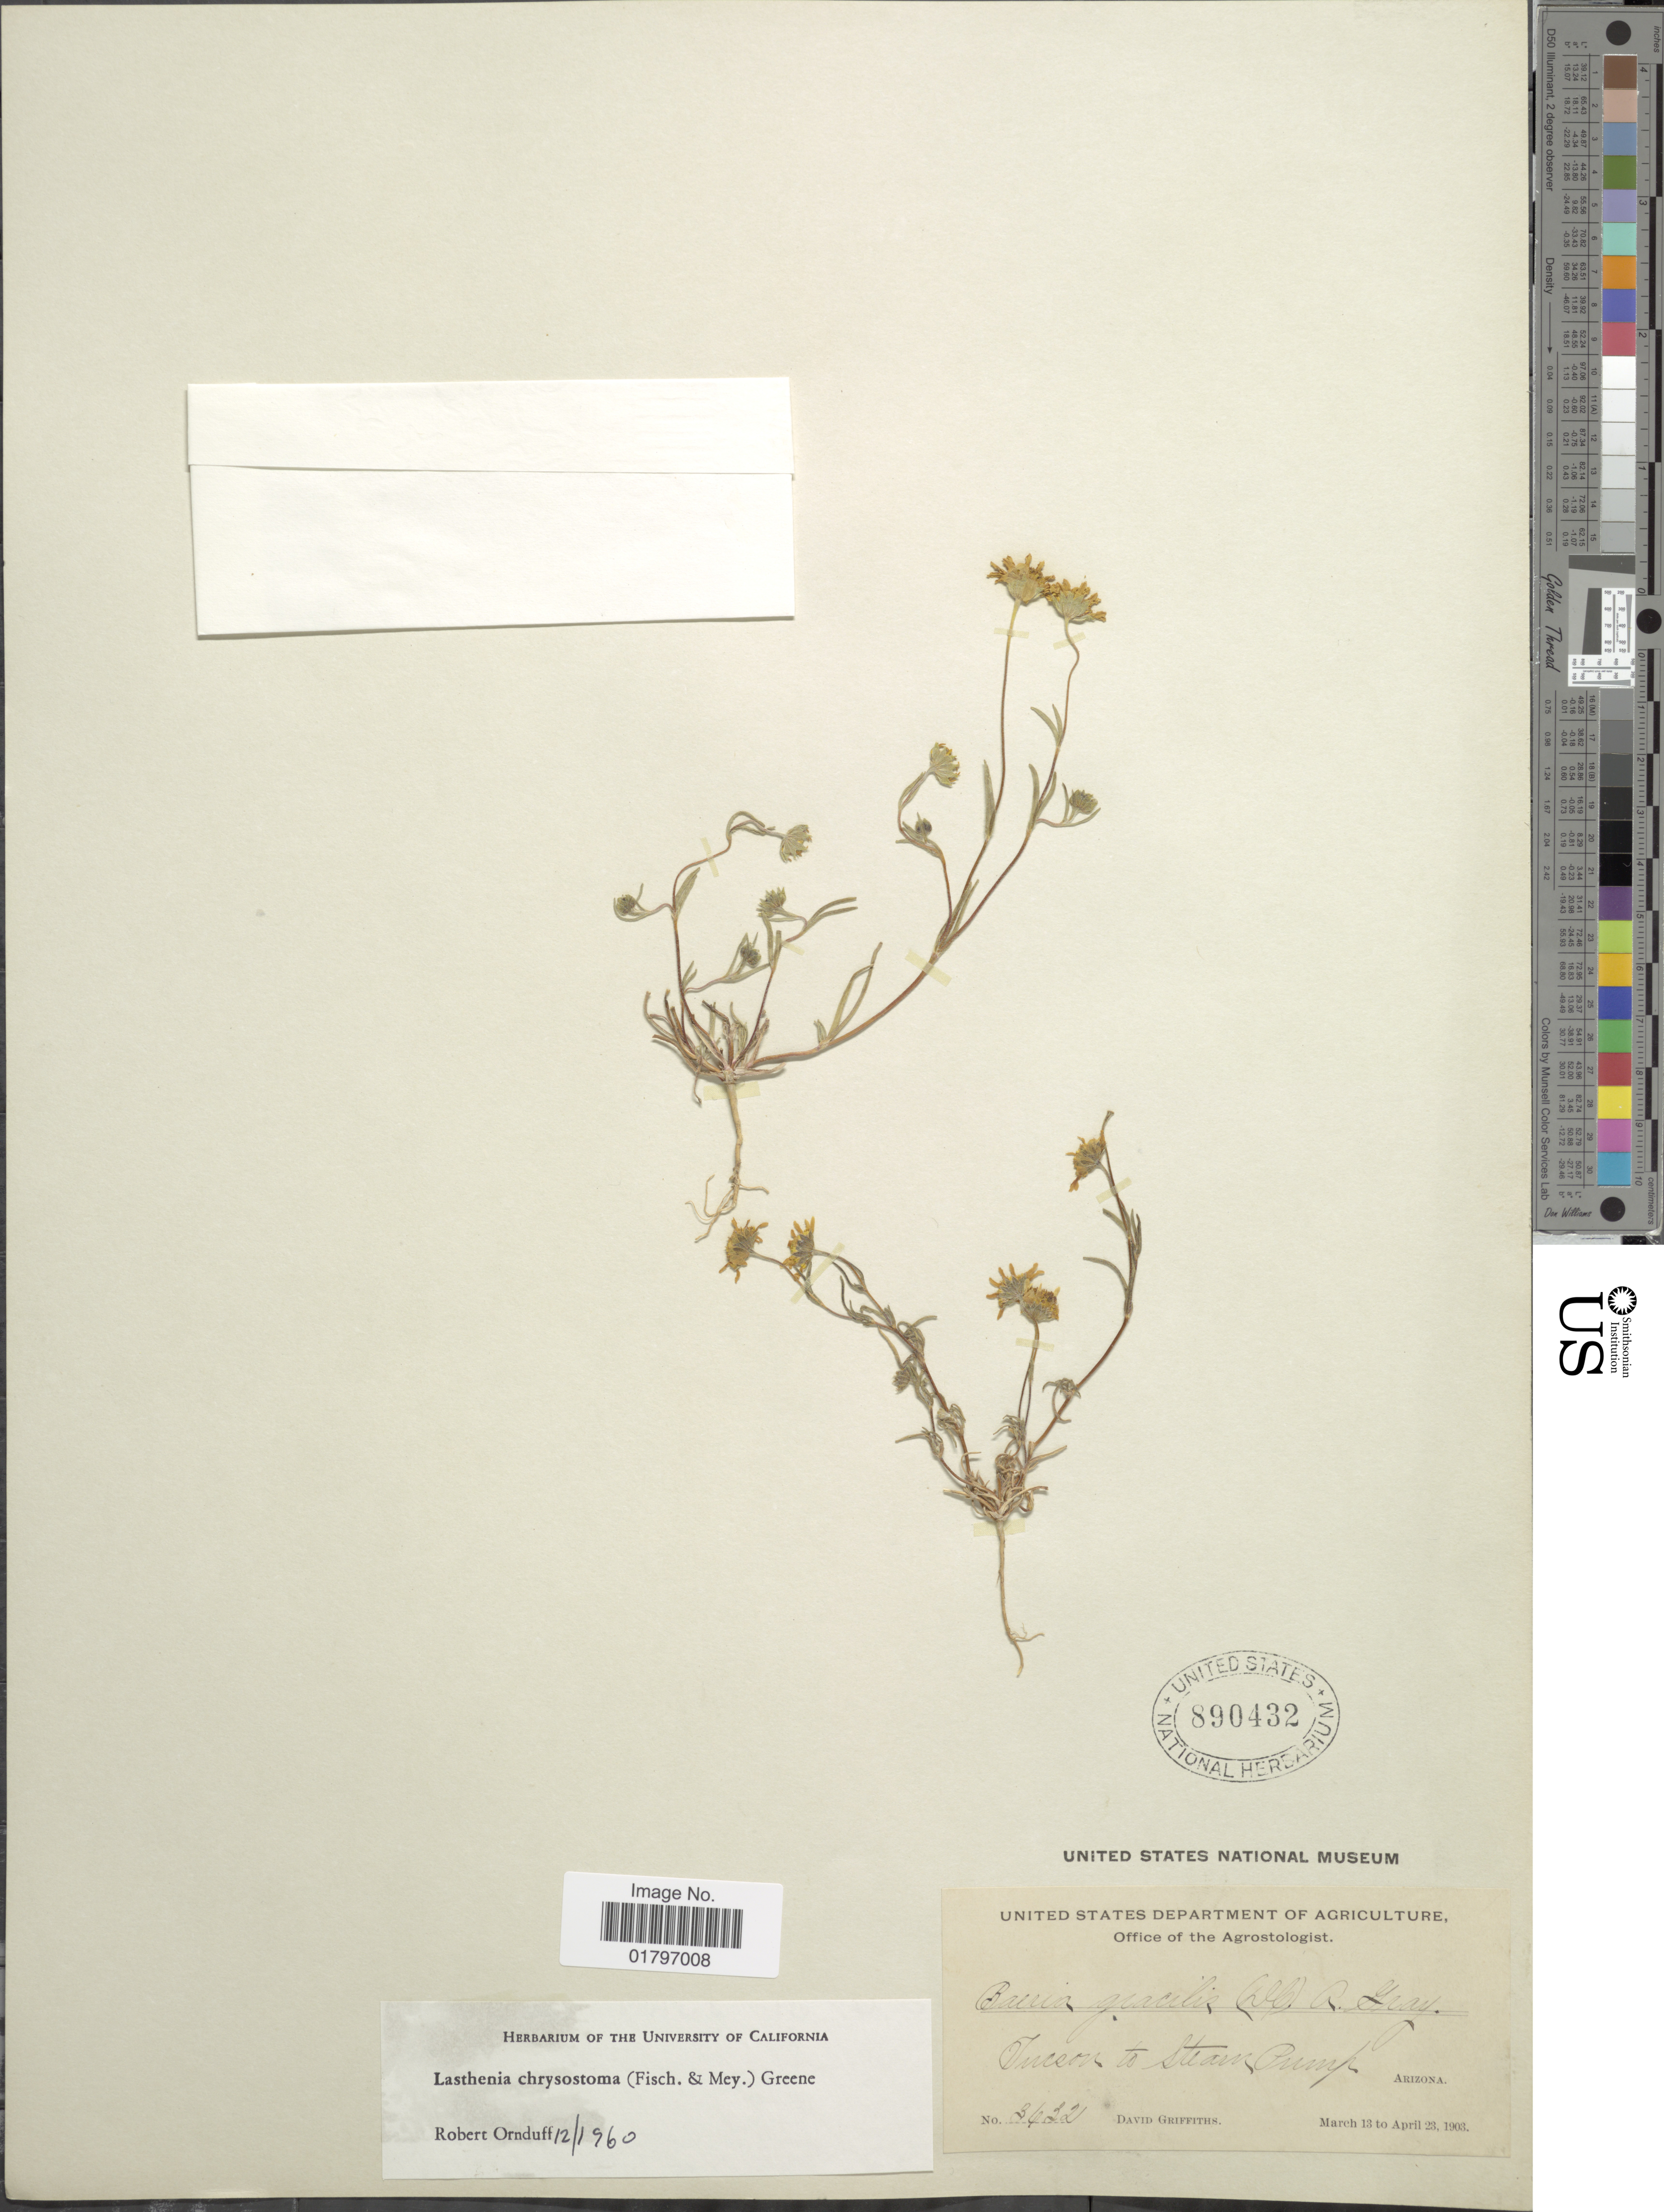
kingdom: Plantae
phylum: Tracheophyta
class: Magnoliopsida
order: Asterales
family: Asteraceae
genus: Lasthenia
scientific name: Lasthenia chrysostoma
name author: (Fisch. & C.A. Mey.) Greene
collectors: D. Griffiths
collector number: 3632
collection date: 1903-03-13/1903-04-23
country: United States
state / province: Arizona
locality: Tucson to Steam Pump, Arizona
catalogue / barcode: US 890432